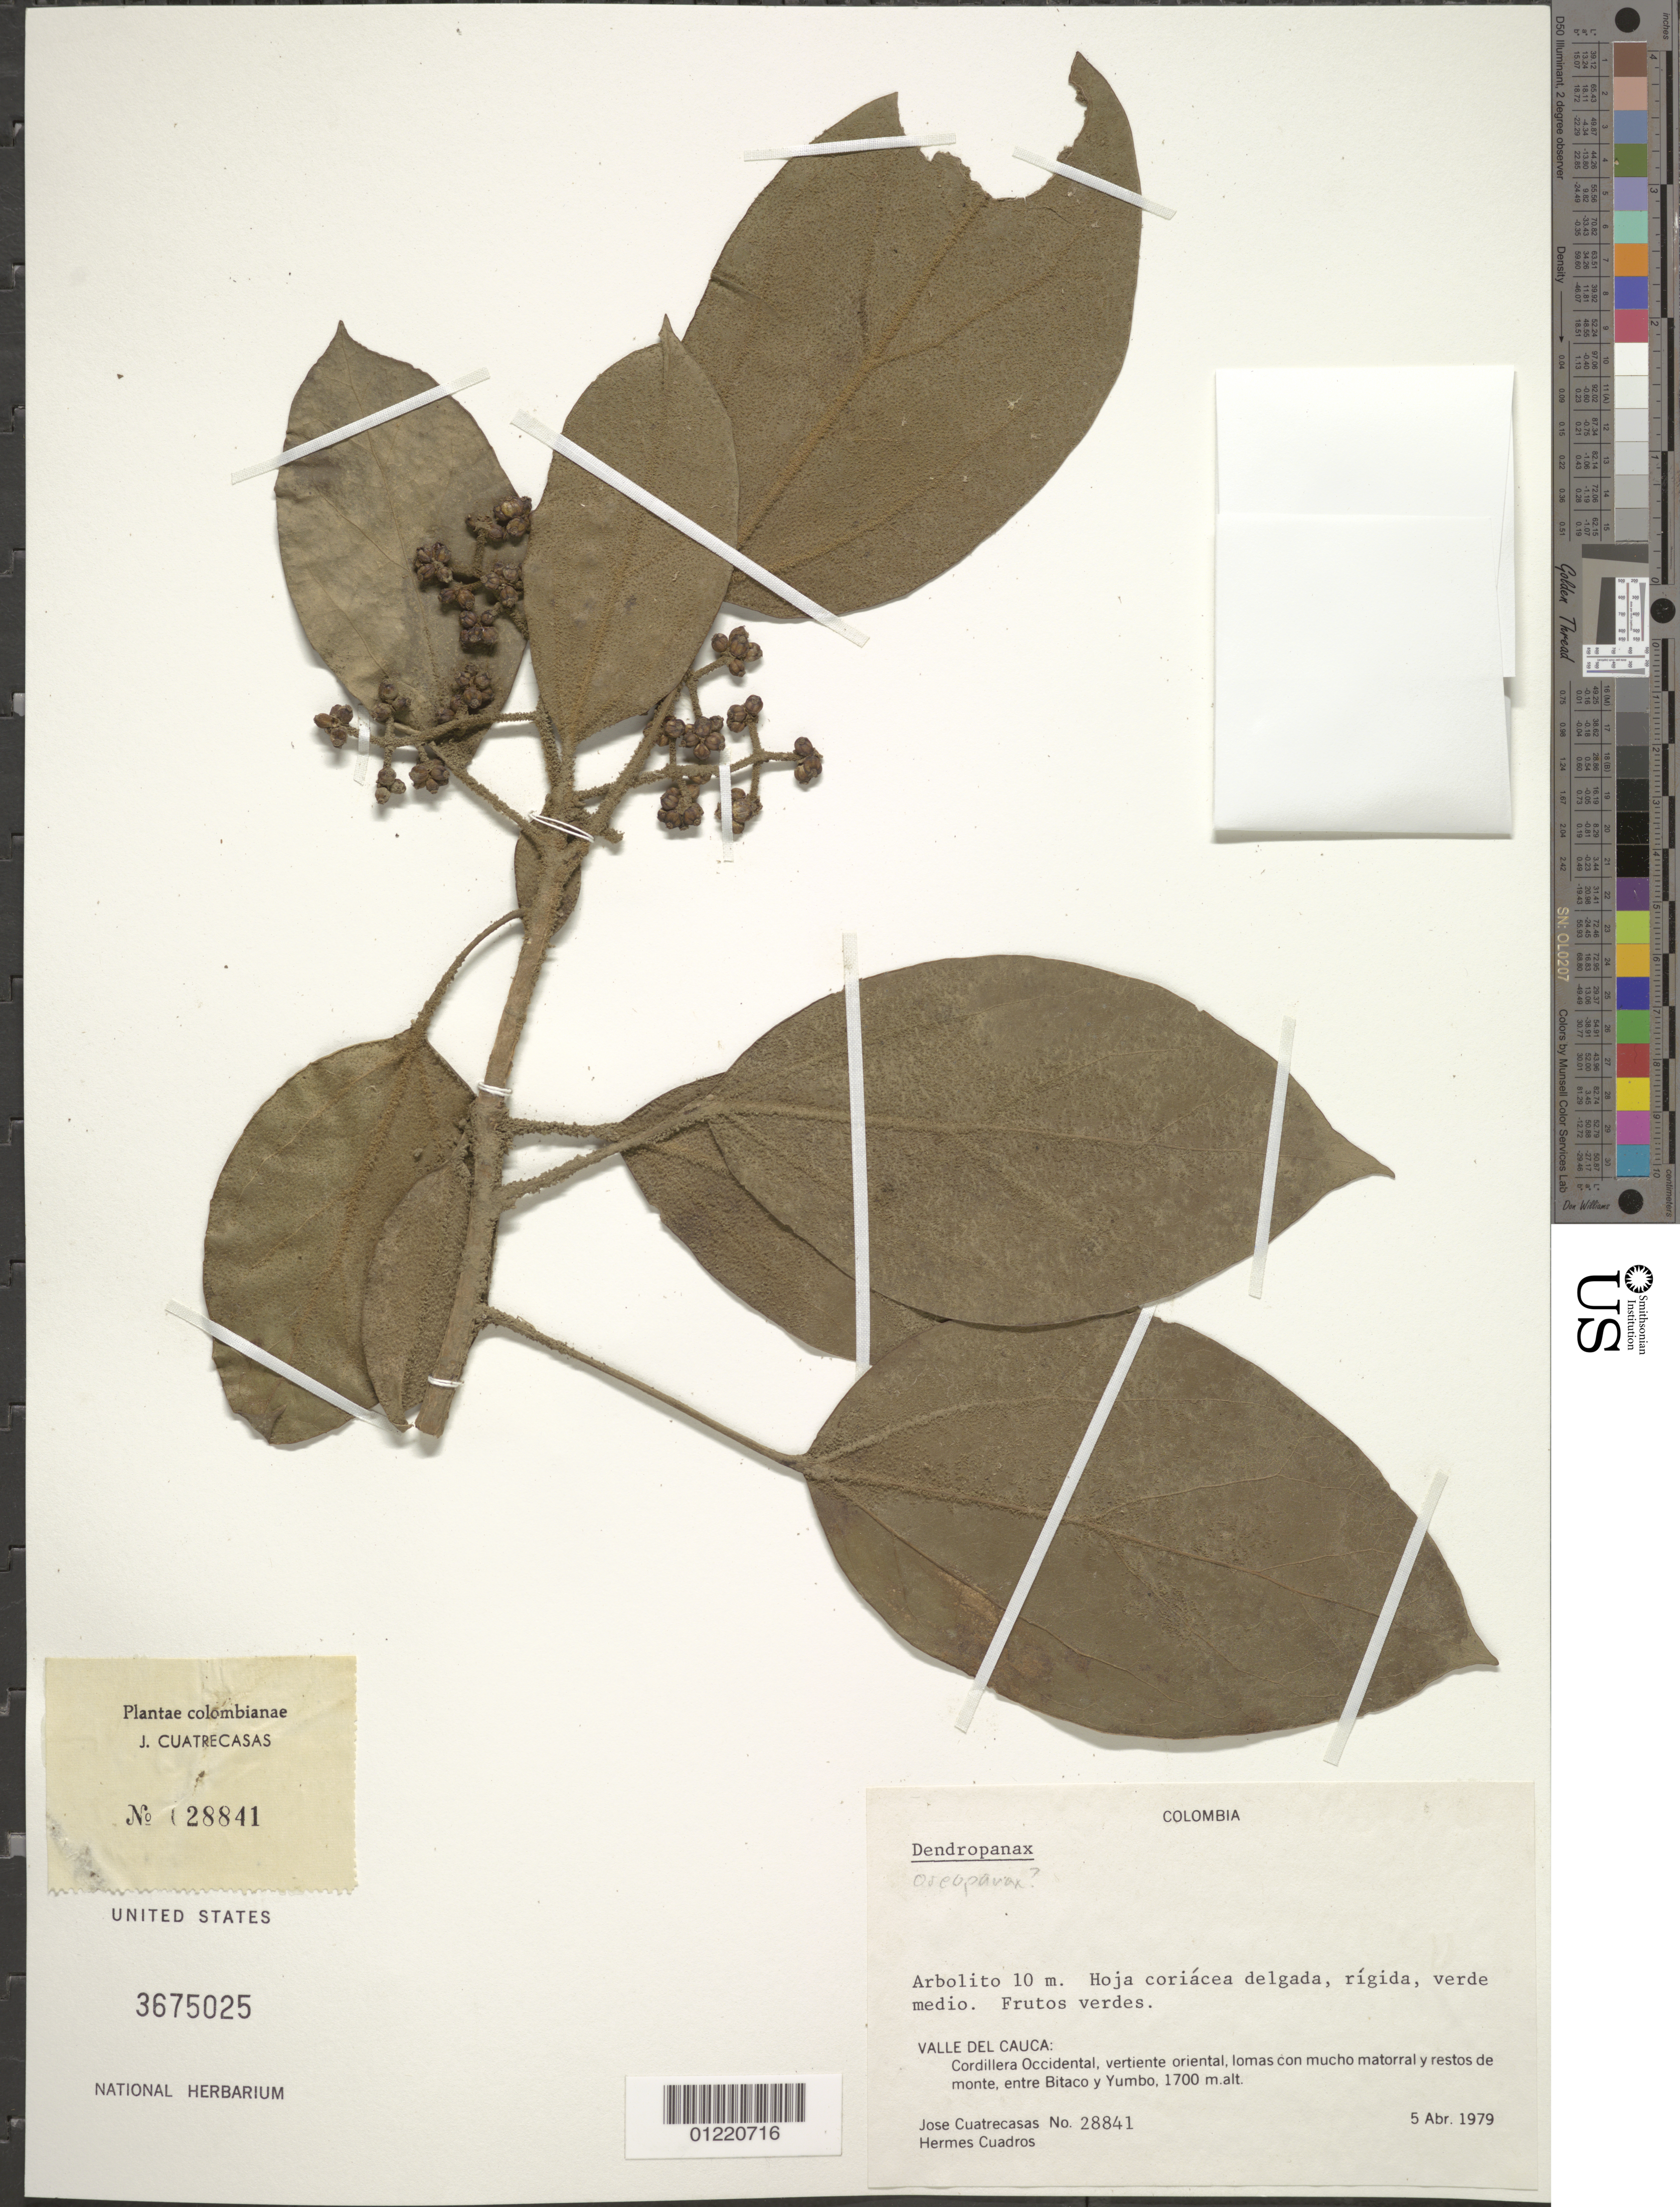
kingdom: Plantae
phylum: Tracheophyta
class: Magnoliopsida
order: Apiales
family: Araliaceae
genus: Oreopanax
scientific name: Oreopanax sp.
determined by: Idarraga, Alvaro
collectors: J. Cuatrecasas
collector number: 28841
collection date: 1979-04-05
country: Colombia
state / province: Valle del Cauca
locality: Cordillera Occidental, vertiente oriental, lomas con mucho matorral y restos de monte, entre Bitaco y Yumbo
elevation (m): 1700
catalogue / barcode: US 3675025